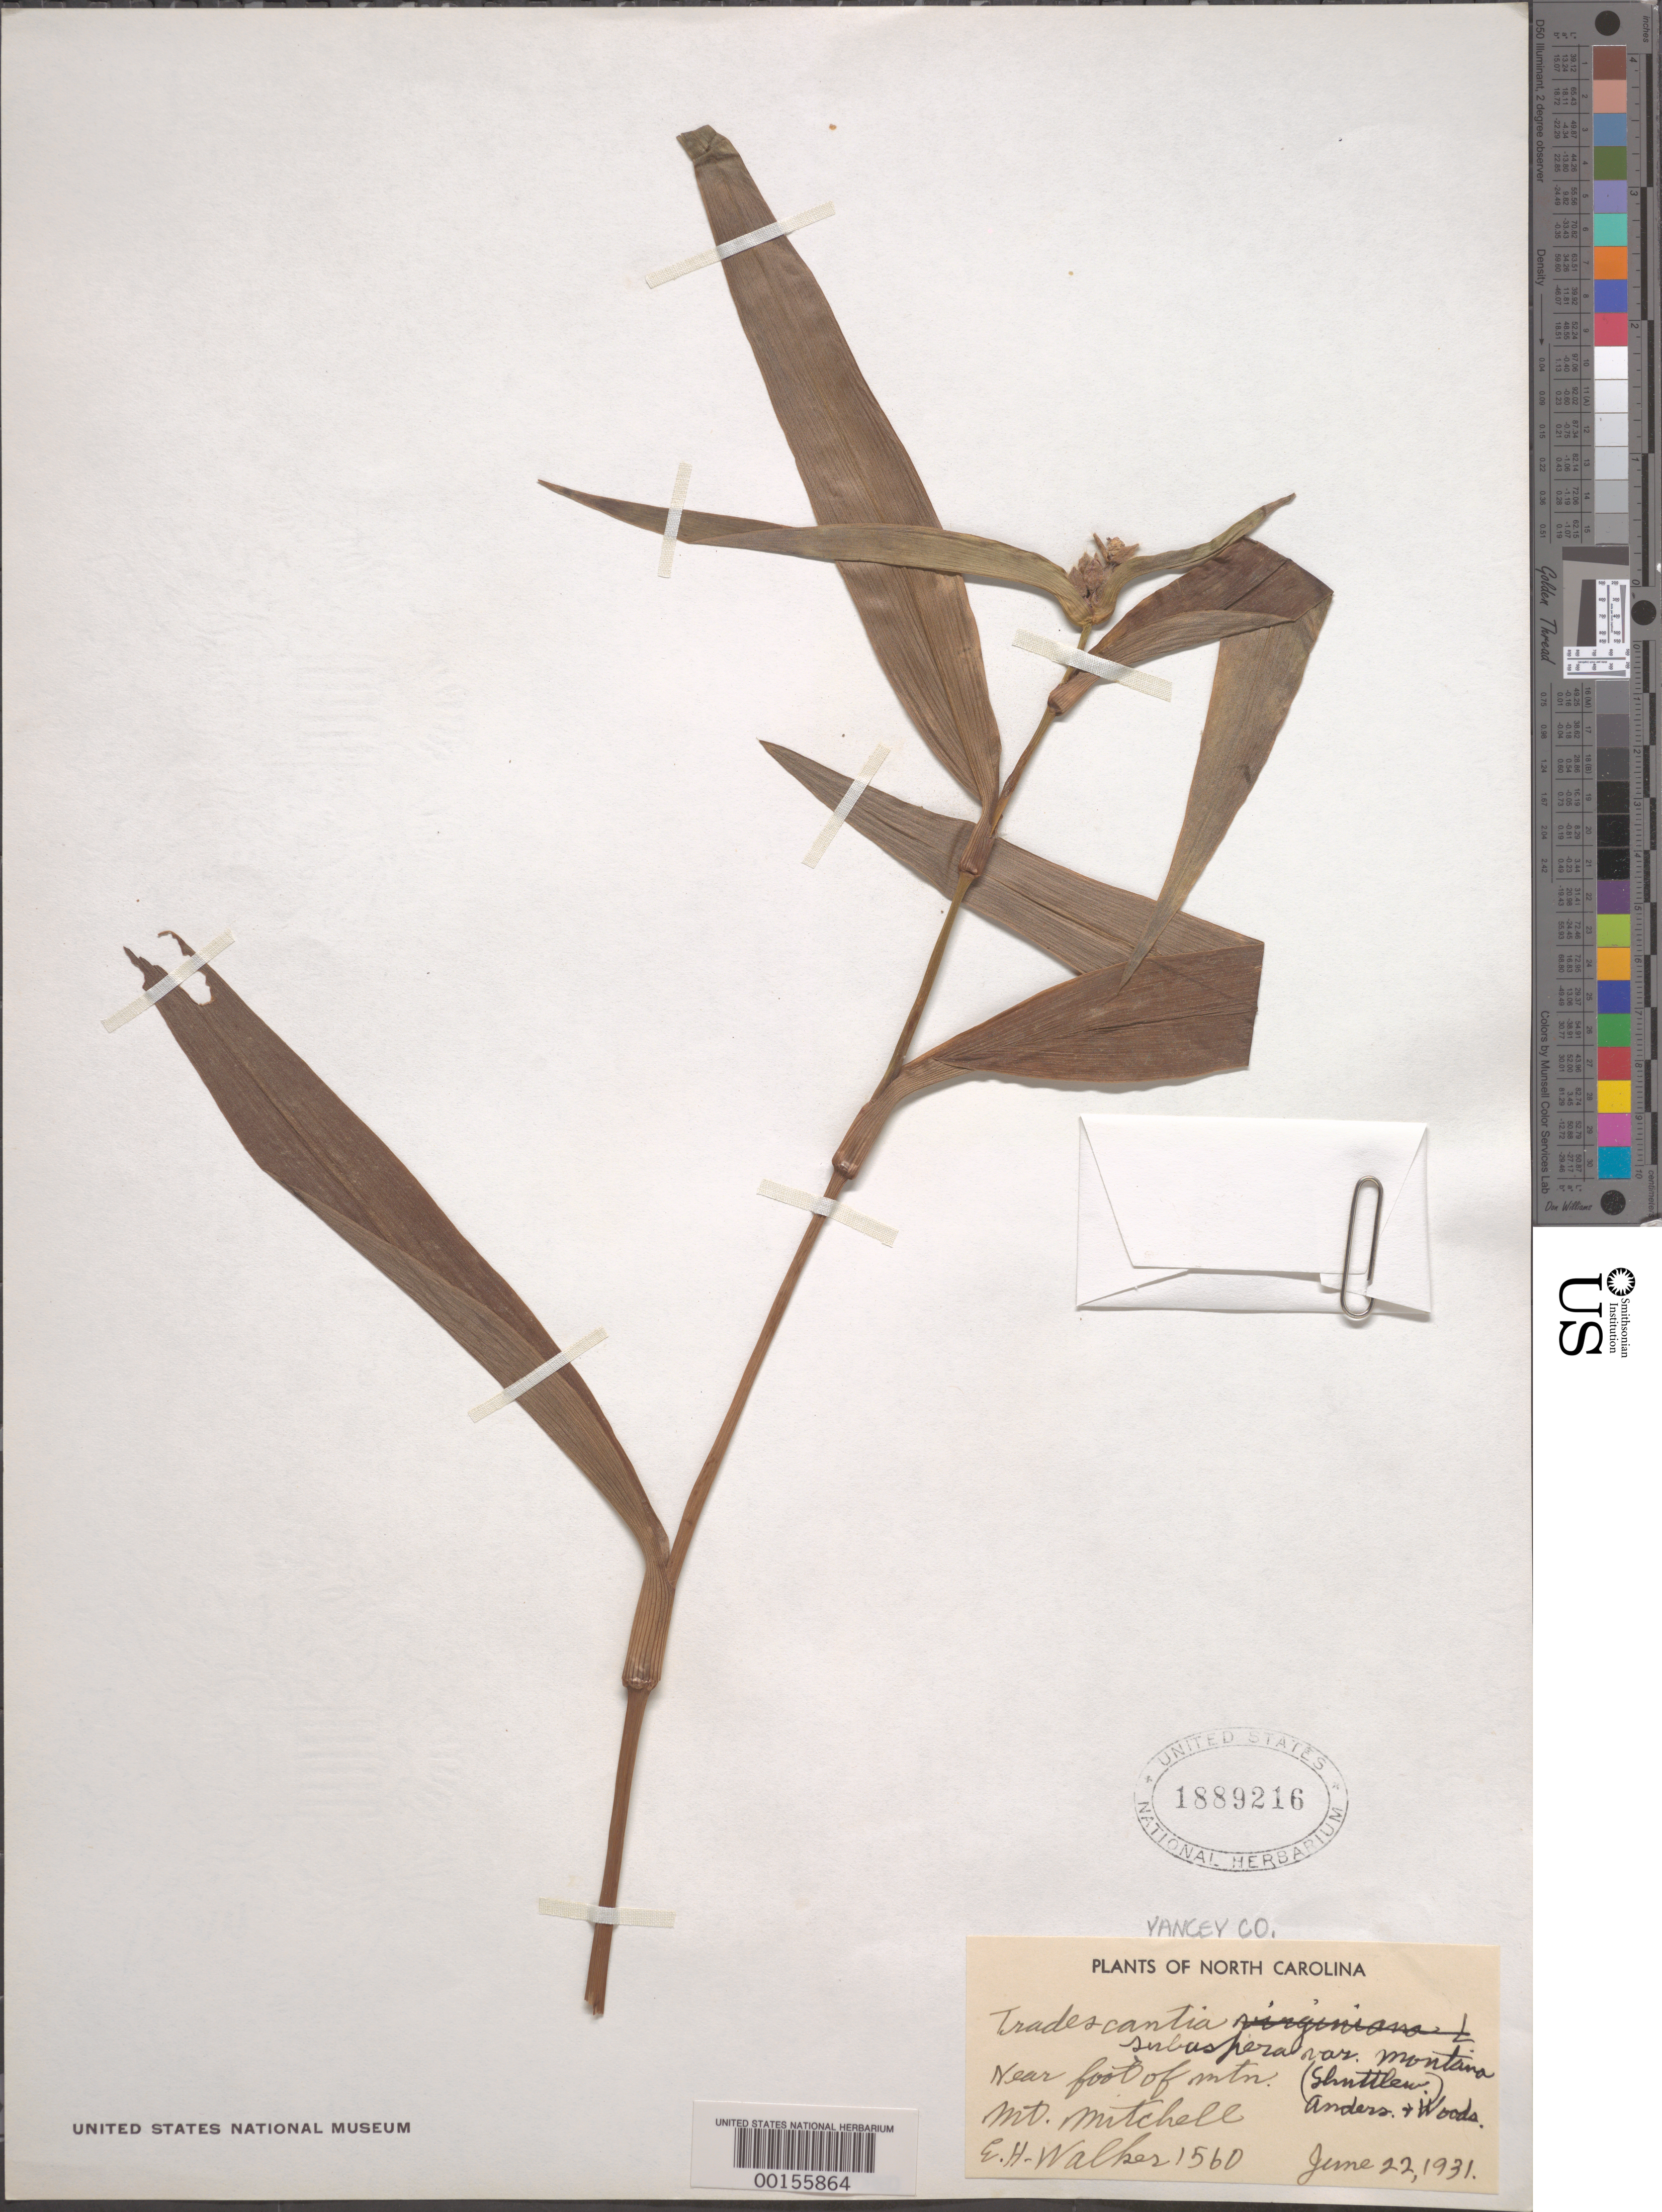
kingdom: Plantae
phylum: Tracheophyta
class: Liliopsida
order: Commelinales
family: Commelinaceae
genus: Tradescantia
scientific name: Tradescantia subaspera var. montana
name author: (Shuttlew. ex Small & Vail) E.S. Anderson & Woodson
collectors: E. H. Walker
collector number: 1560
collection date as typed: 22 Jun 1931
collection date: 1931-06-22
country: United States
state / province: North Carolina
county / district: Yancey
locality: Mt. mitchell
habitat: Base of mountain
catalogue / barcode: US 1889216